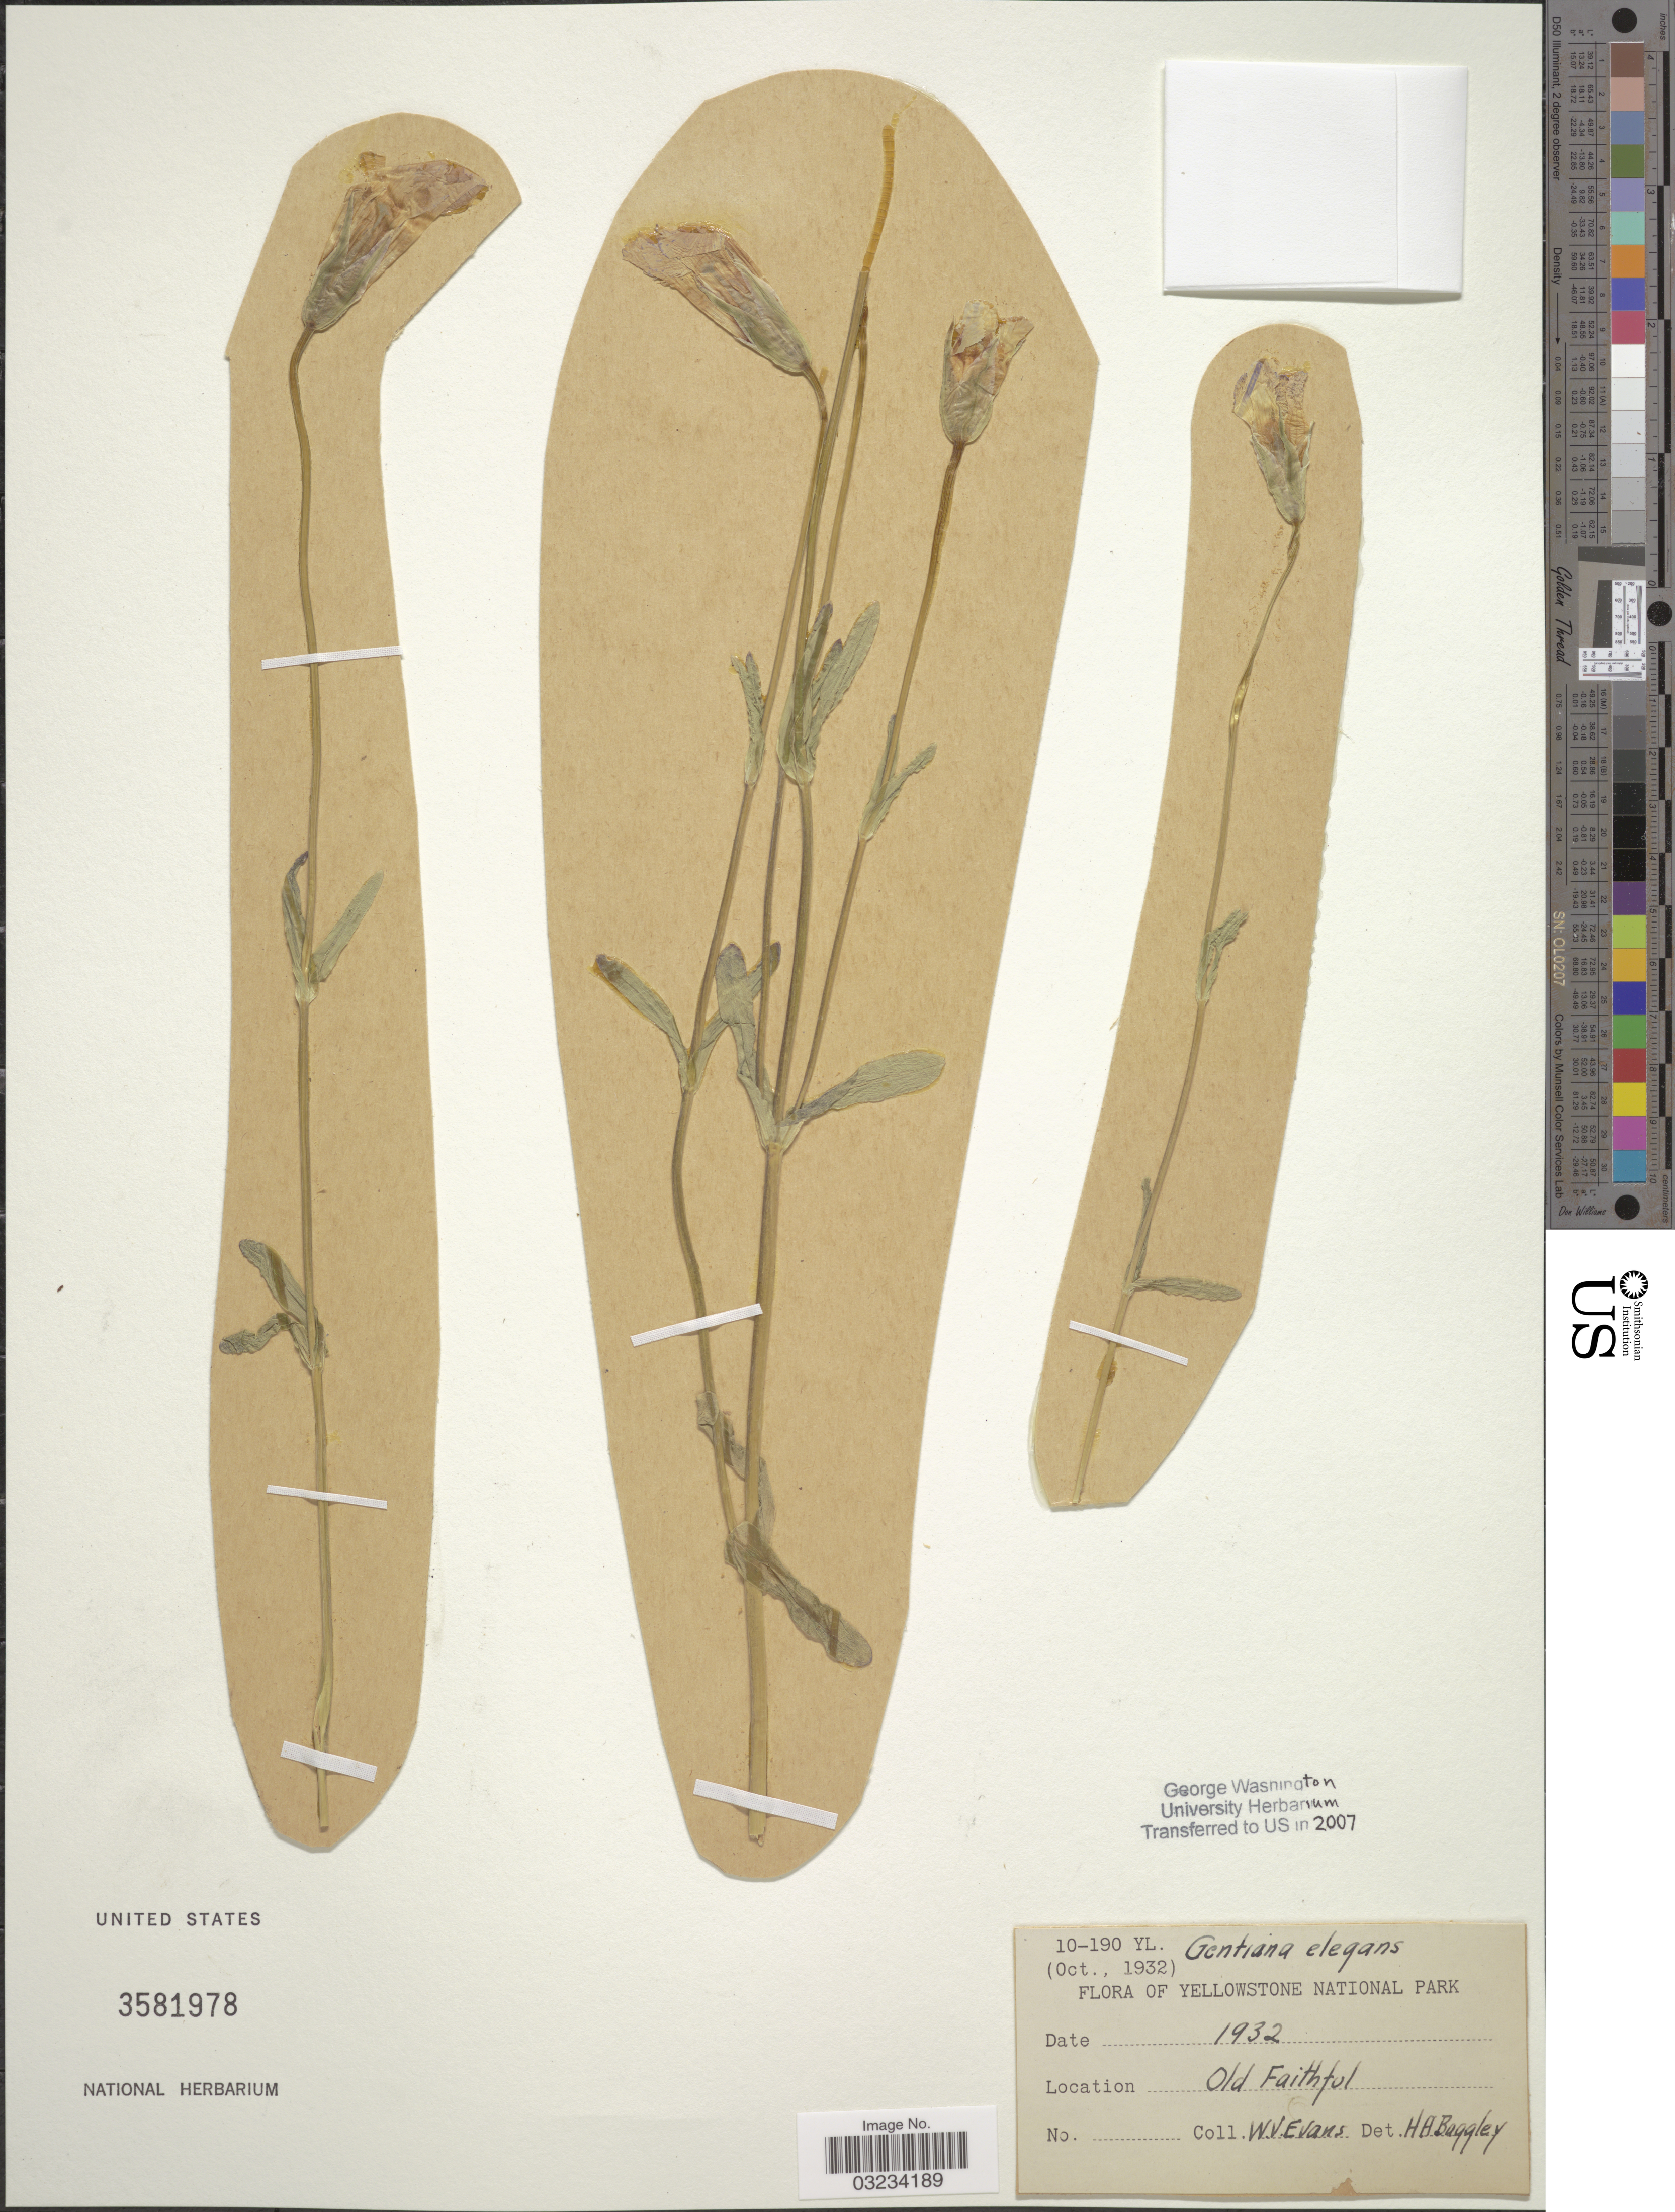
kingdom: Plantae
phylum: Tracheophyta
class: Magnoliopsida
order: Gentianales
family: Gentianaceae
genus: Gentiana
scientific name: Gentiana elegans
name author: A. Nelson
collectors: W. Evans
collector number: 10-190YL?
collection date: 1932-10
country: United States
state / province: Wyoming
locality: Yellowstone National Park, Old Faithful.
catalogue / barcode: US 3581978